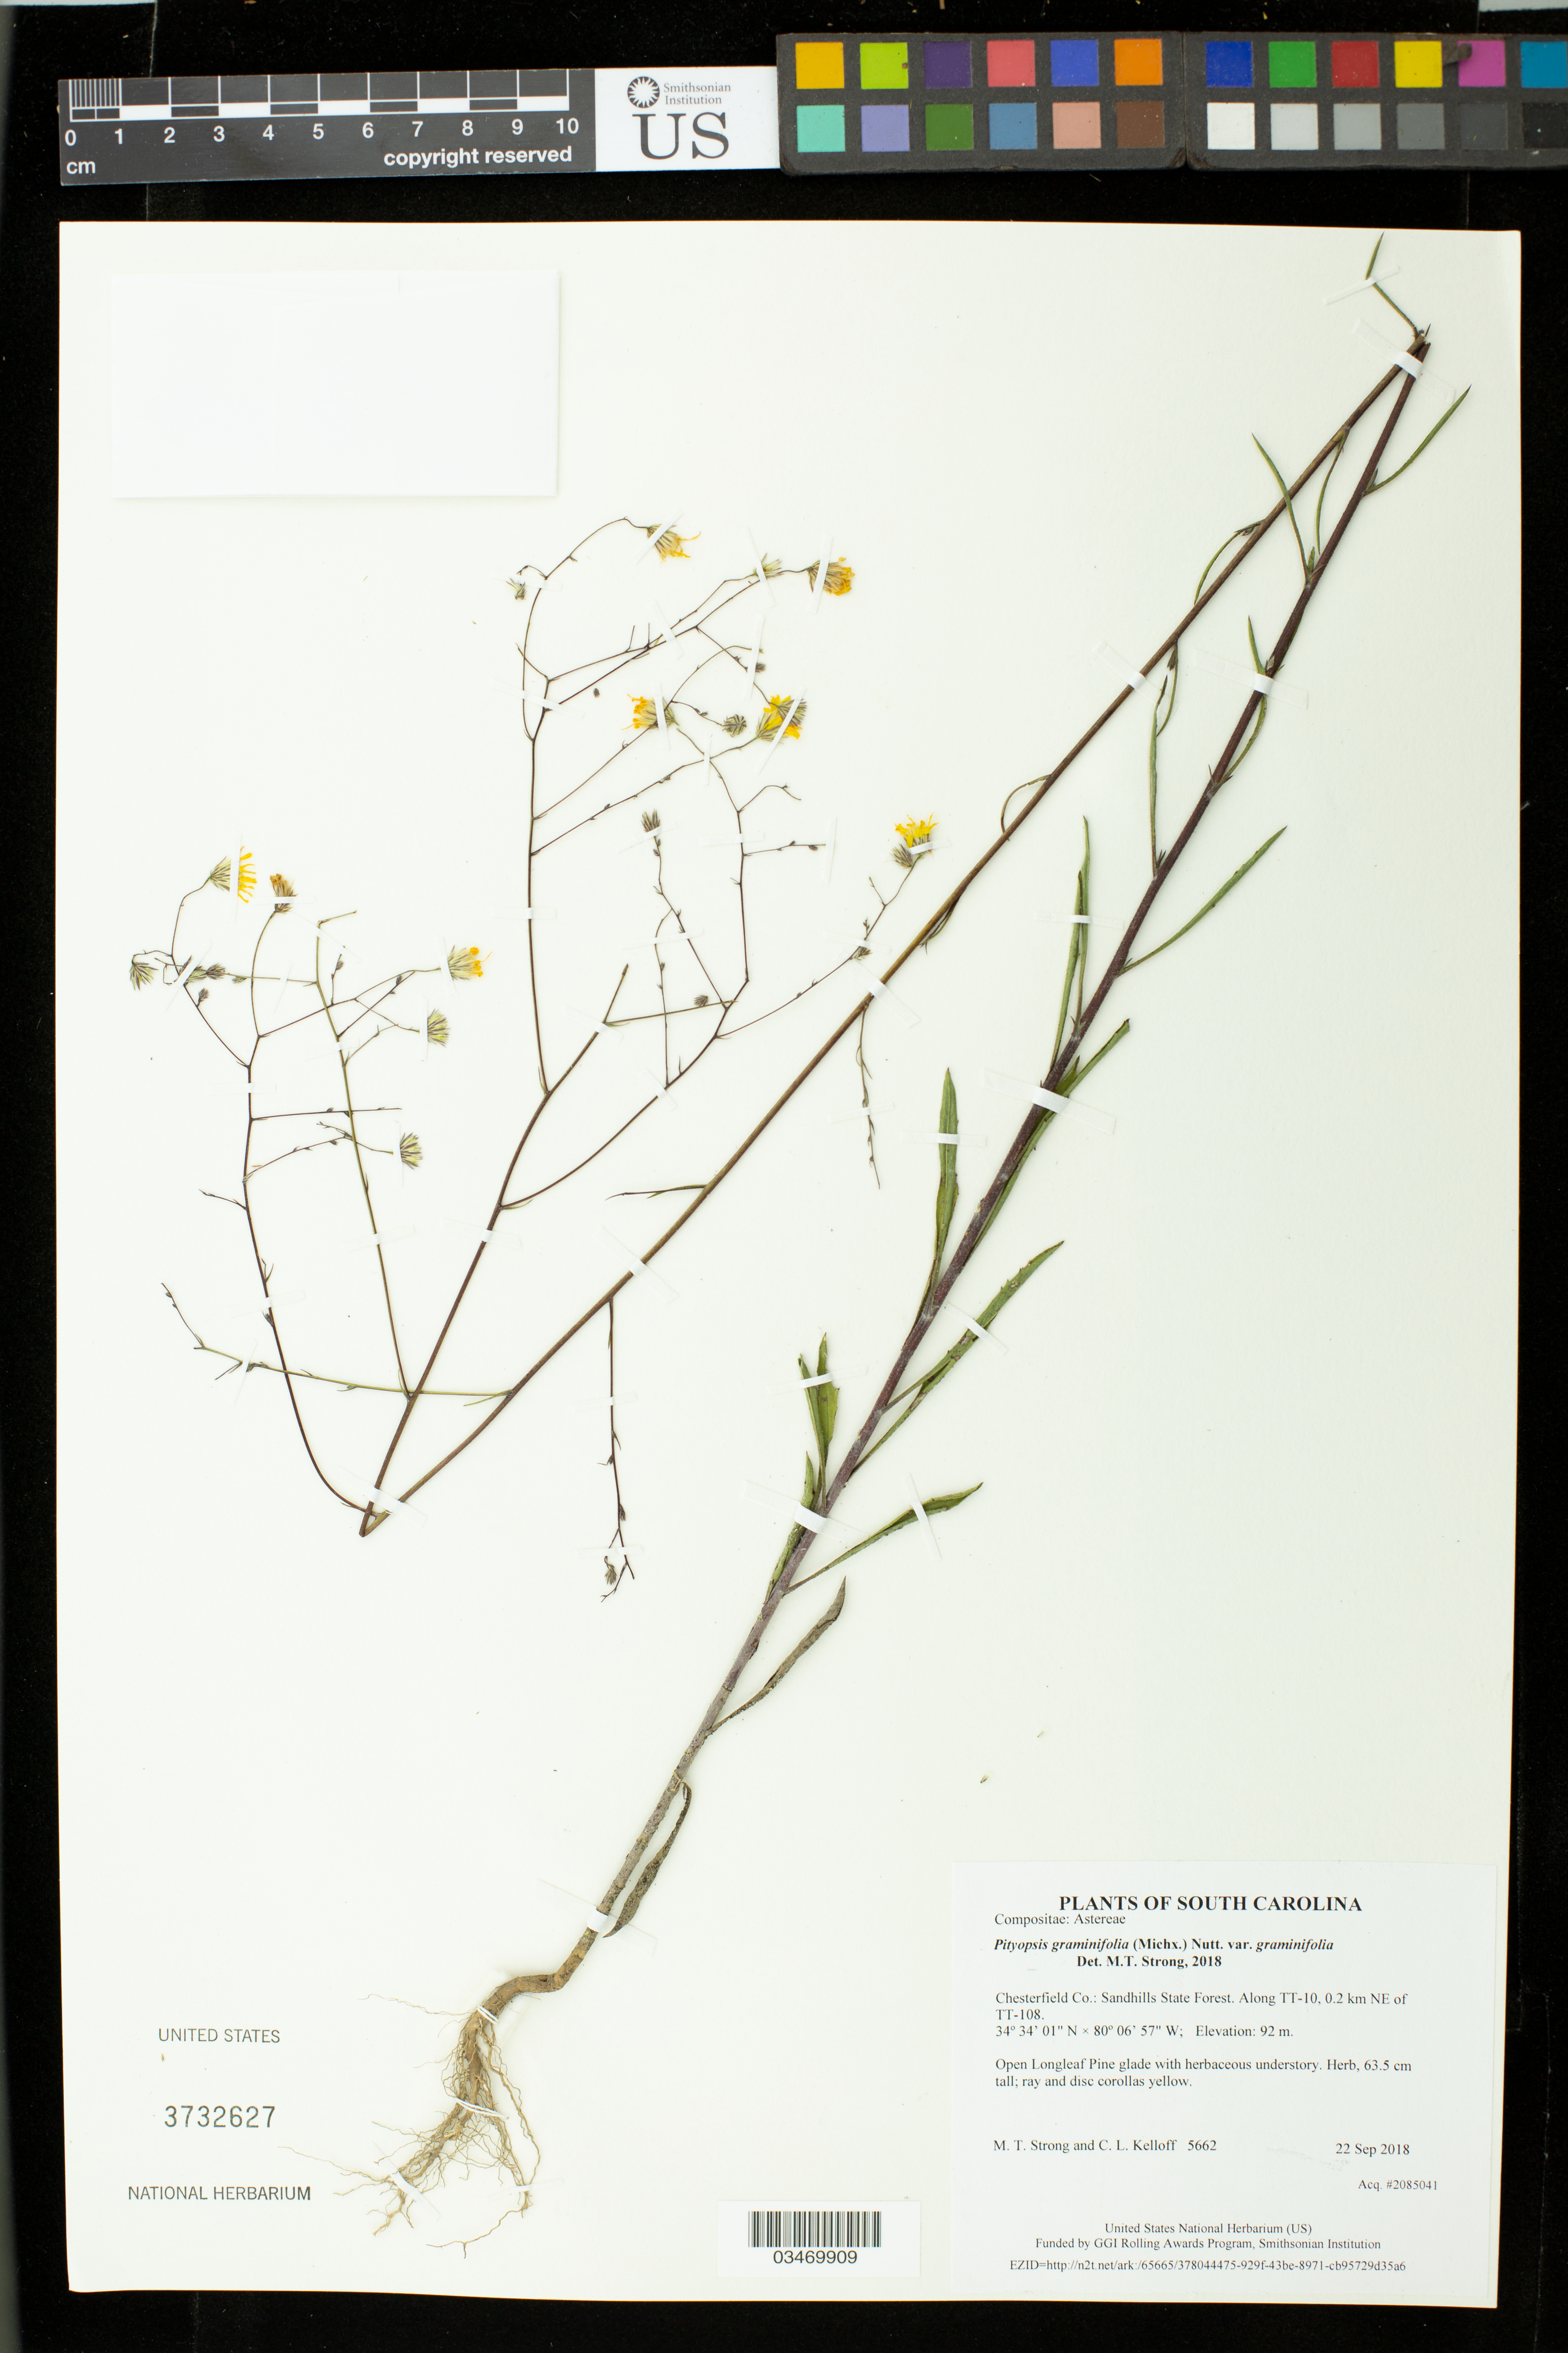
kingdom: Plantae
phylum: Tracheophyta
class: Magnoliopsida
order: Asterales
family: Asteraceae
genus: Pityopsis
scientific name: Pityopsis graminifolia var. graminifolia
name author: (Michx.) Nutt.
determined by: Strong, M. T., (US), Smithsonian Institution - National Museum of Natural History (UNITED STATES)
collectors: M. T. Strong & C. L. Kelloff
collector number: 5662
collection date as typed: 22 Sep 2018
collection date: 2018-09-22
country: United States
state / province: South Carolina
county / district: Chesterfield Co.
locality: Sandhills State Forest. Edge of pine plantation along TT-10, 0.2 km NE of TT-108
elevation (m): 92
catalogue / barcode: US 3732627